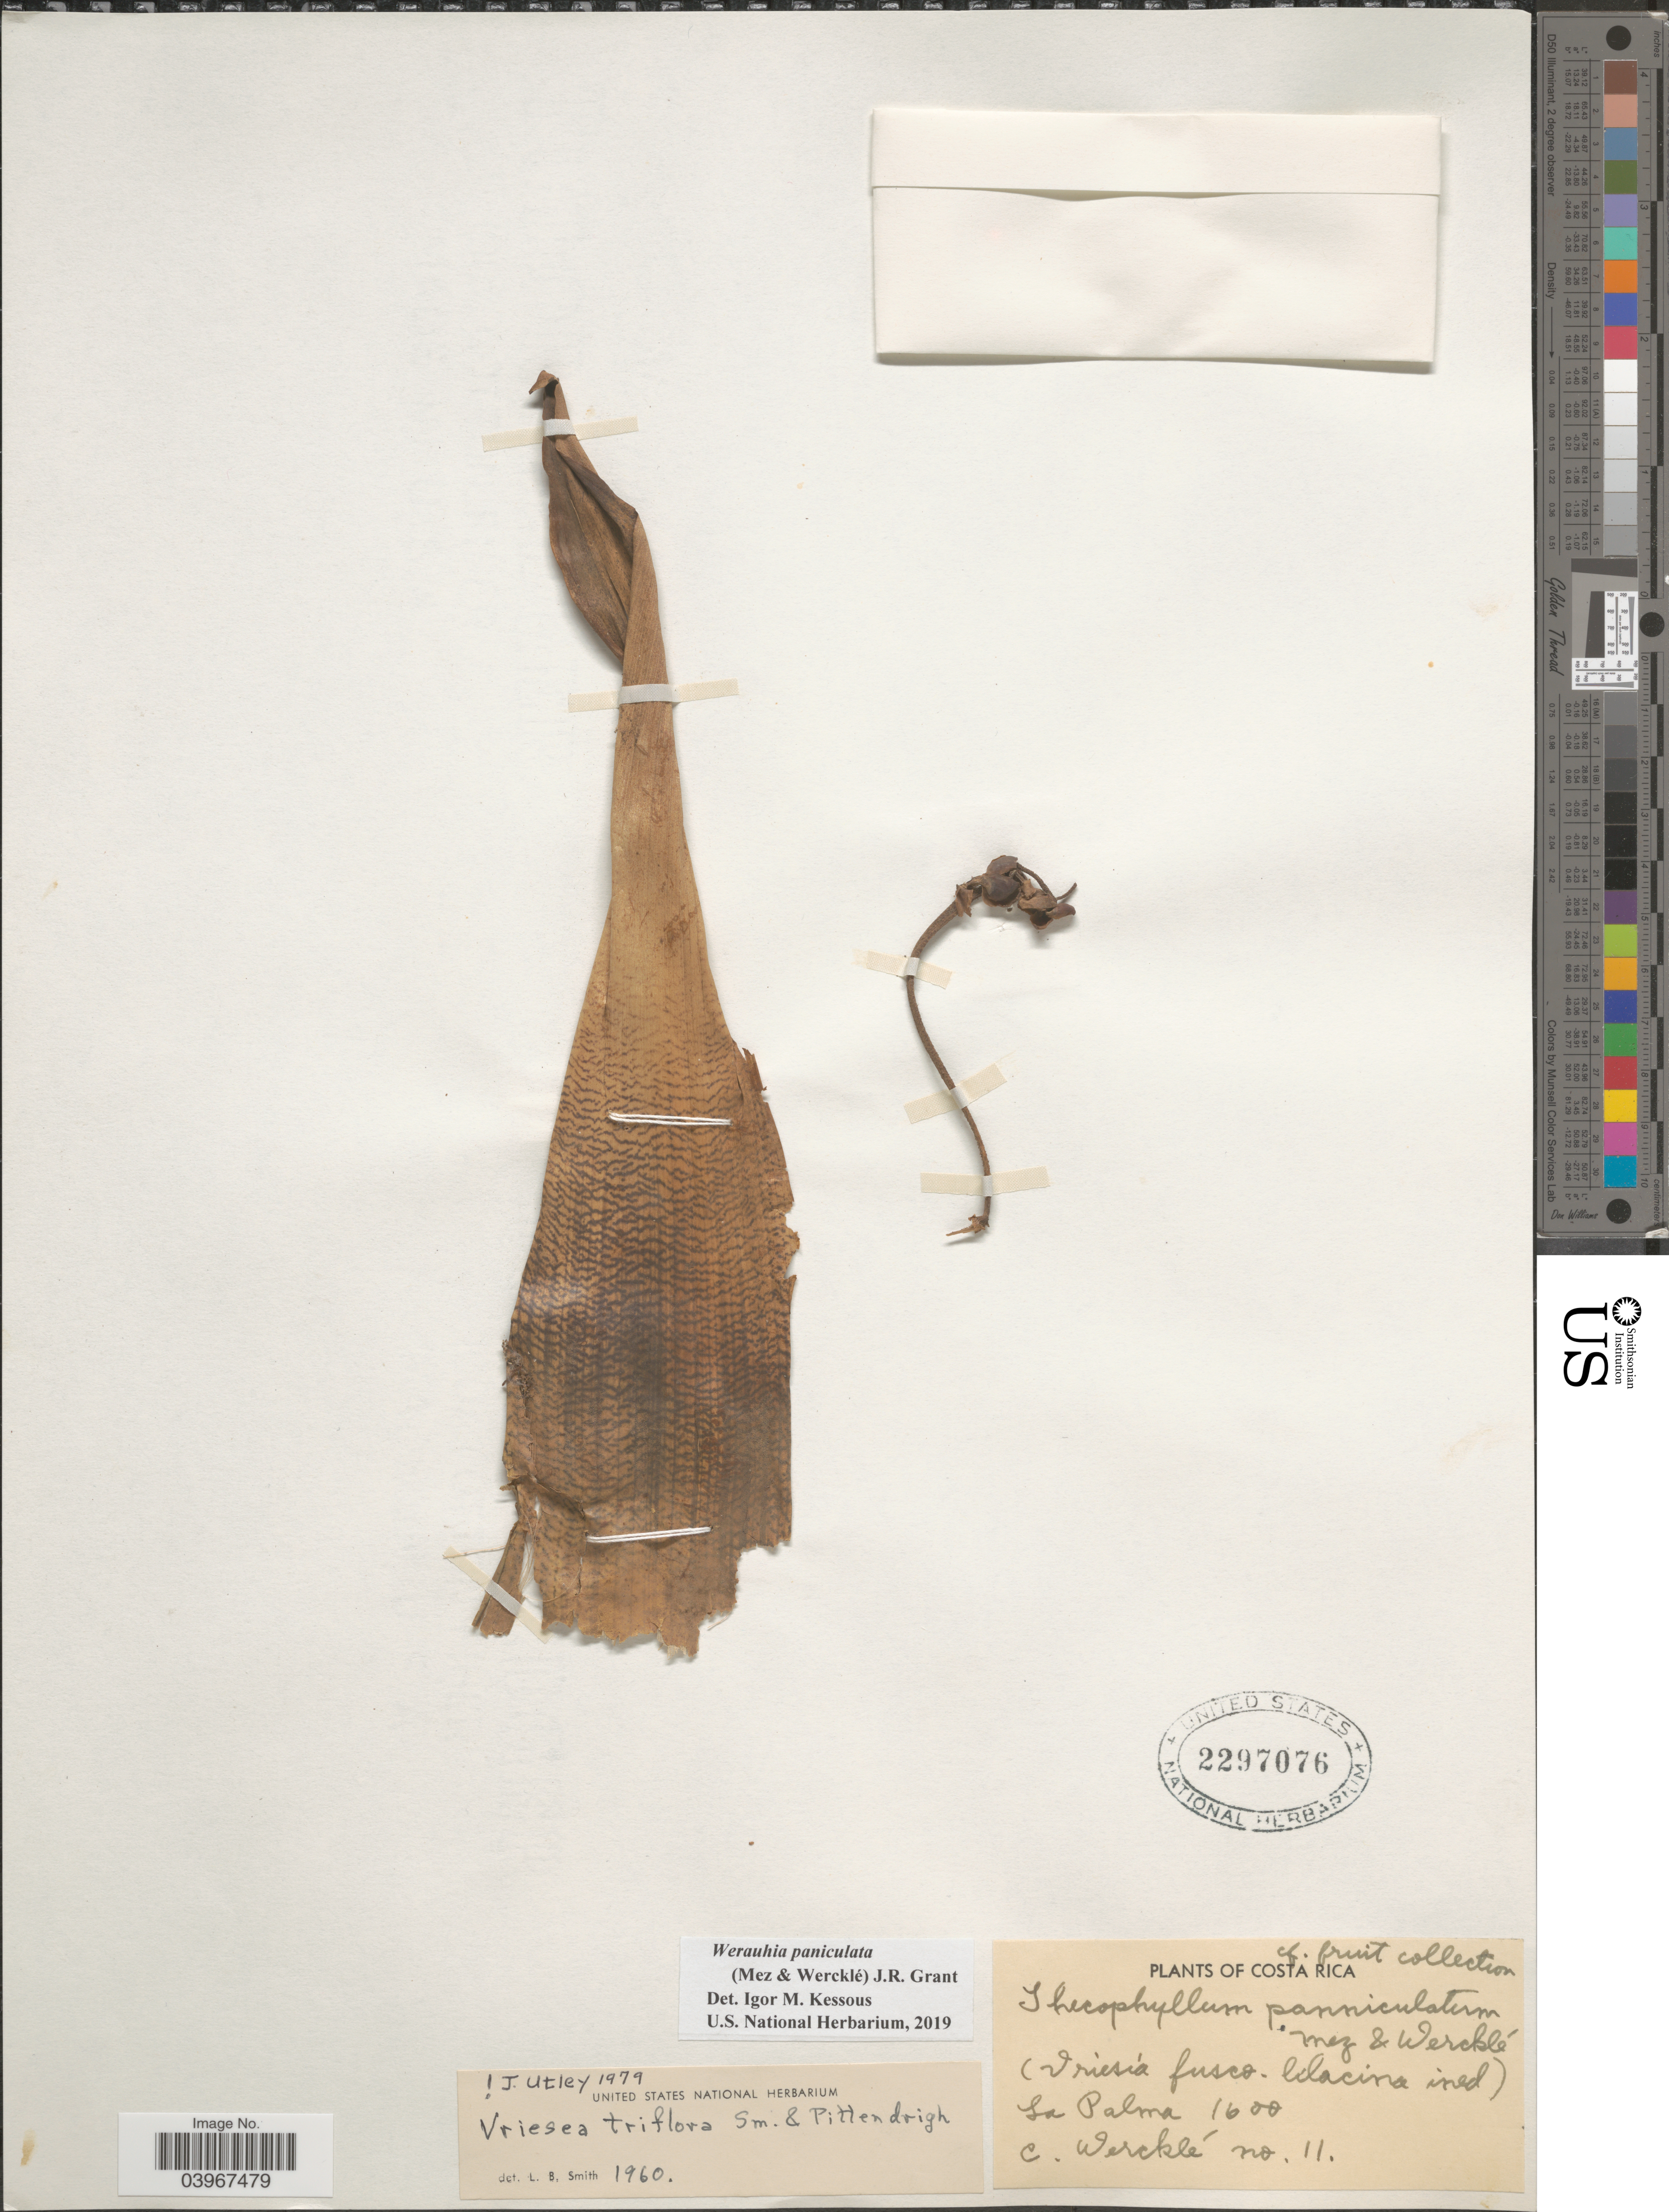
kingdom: Plantae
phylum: Tracheophyta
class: Liliopsida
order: Poales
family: Bromeliaceae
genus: Werauhia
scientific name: Werauhia paniculata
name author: (Mez & Wercklé) J.R. Grant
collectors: C. Wercklé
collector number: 11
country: Costa Rica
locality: La Palma.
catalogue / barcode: US 2297076